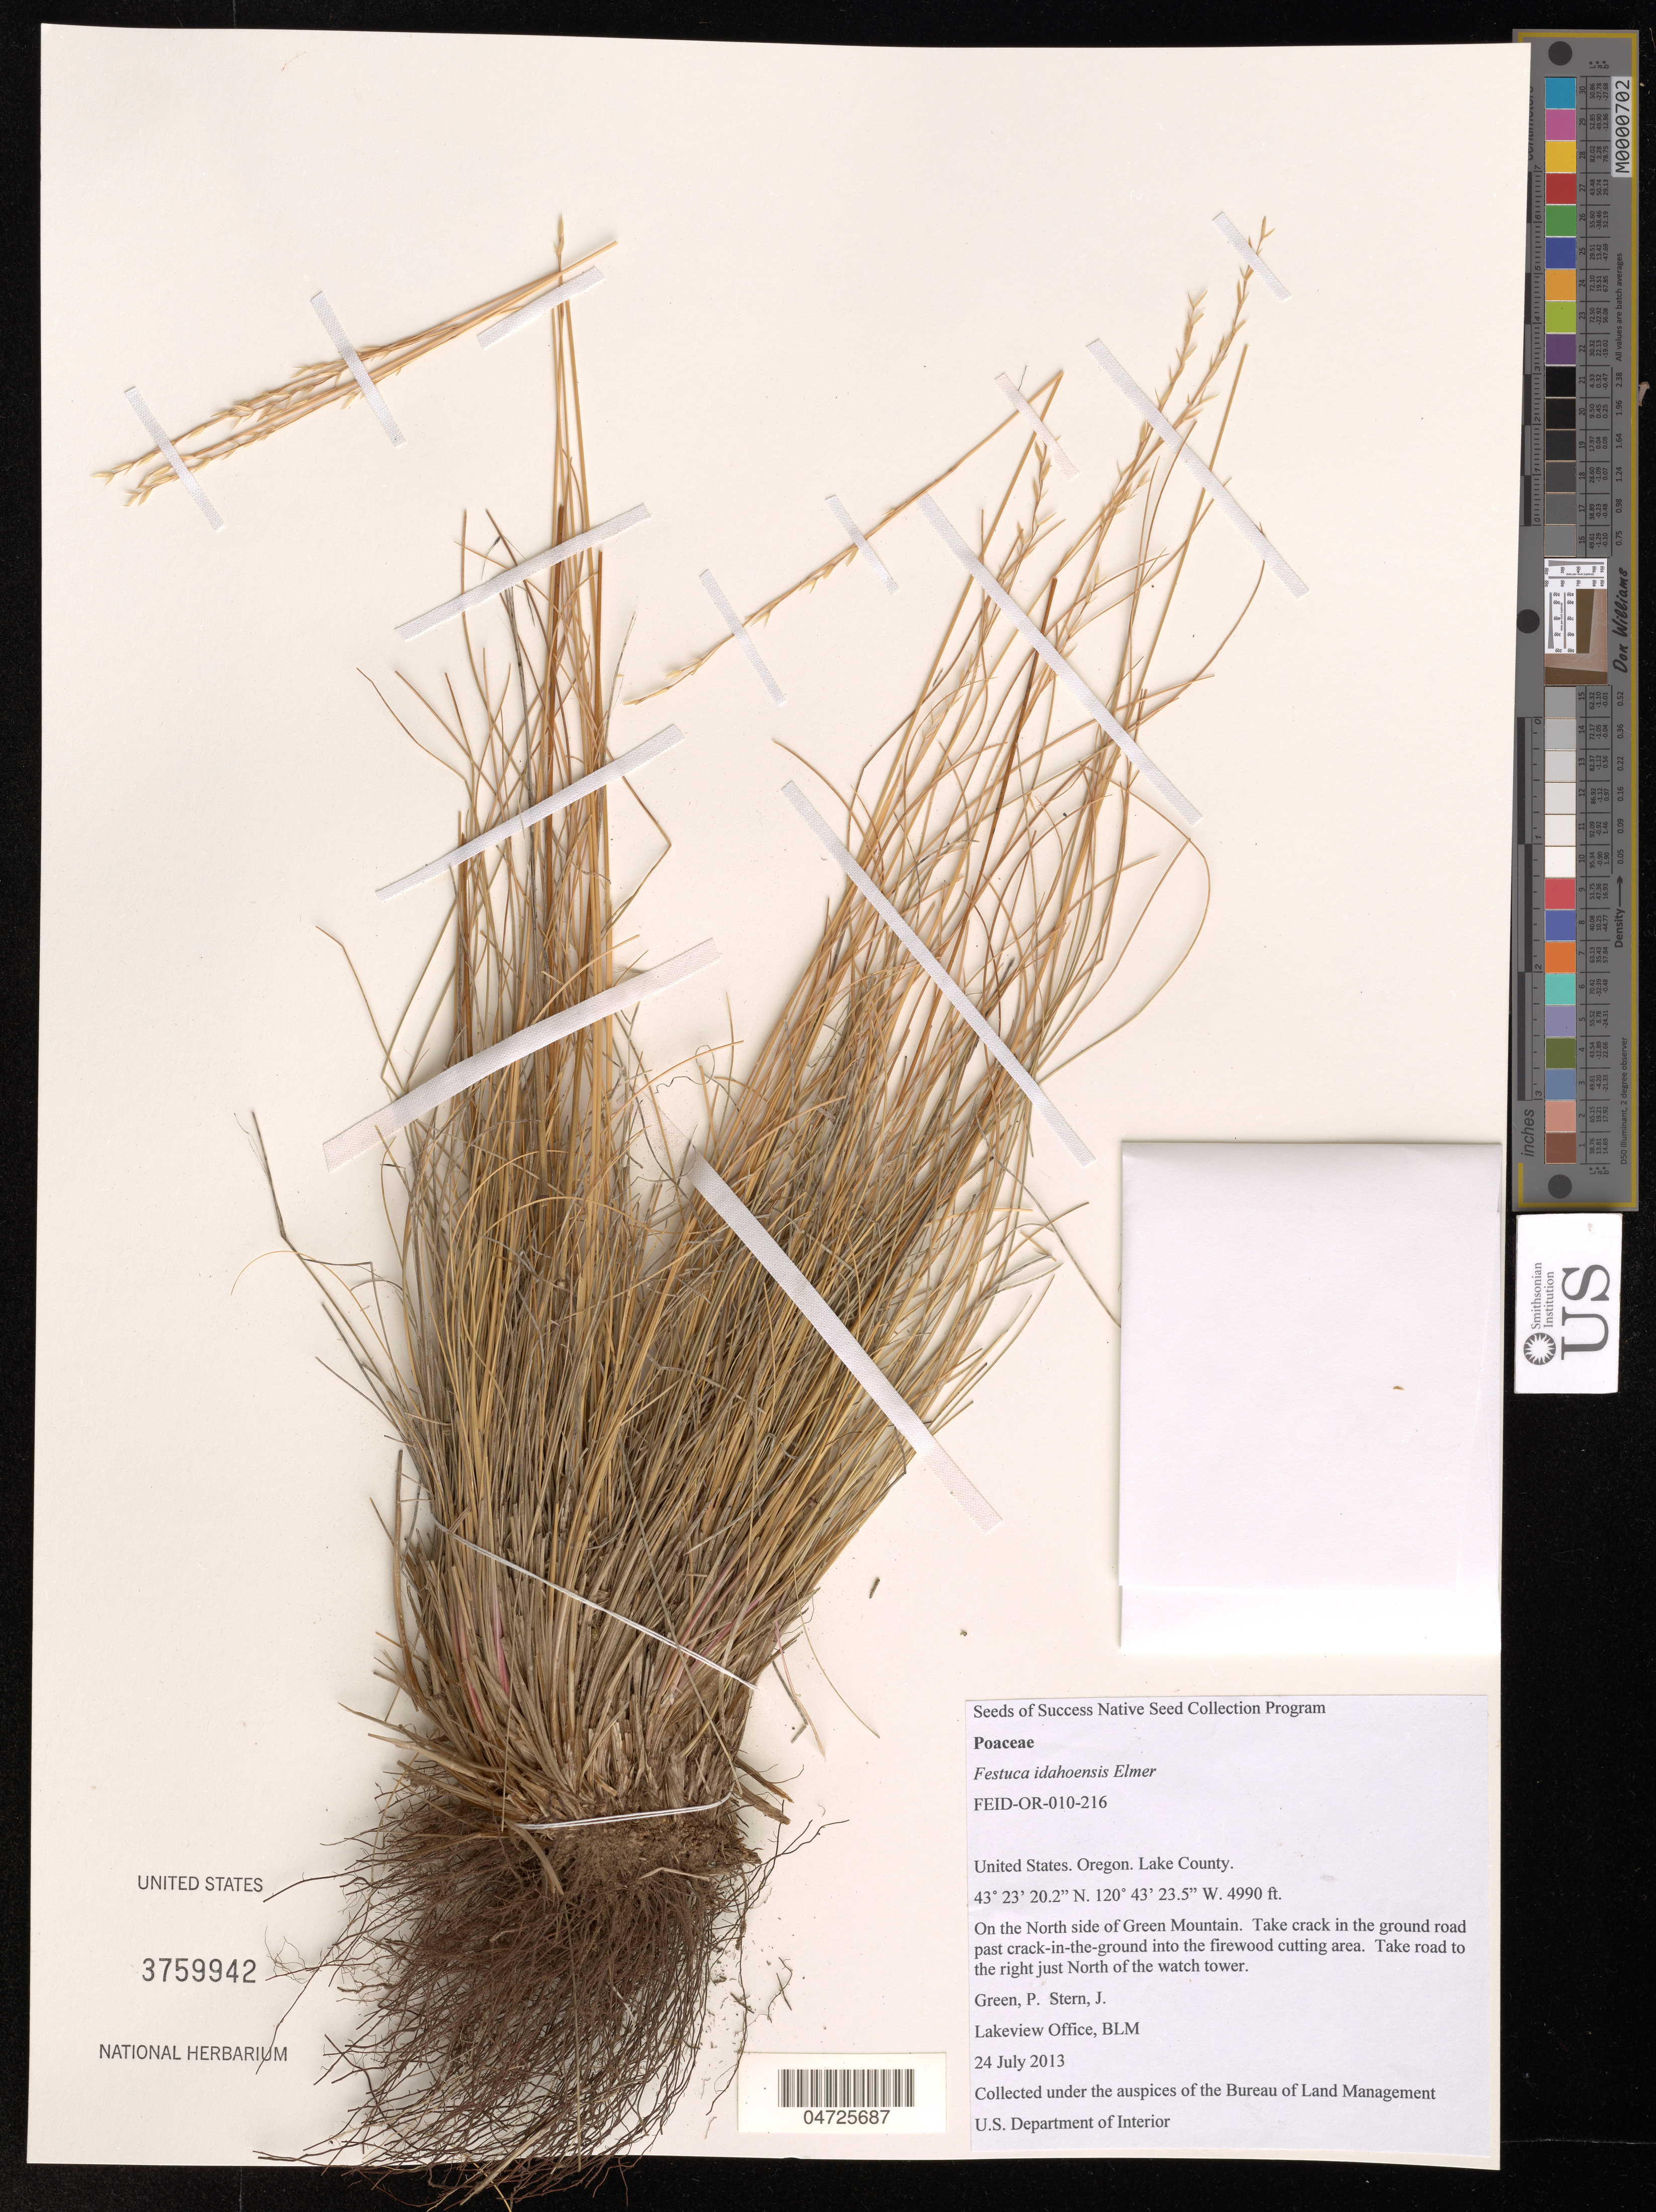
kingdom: Plantae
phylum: Tracheophyta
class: Liliopsida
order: Poales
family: Poaceae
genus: Festuca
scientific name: Festuca idahoensis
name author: Elmer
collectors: P. Green & J. Stern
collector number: FEID-OR-010-216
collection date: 2013-07-24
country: United States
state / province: Oregon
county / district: Lake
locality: Lake County. On the North side of Green Mountain. Take crack in the ground road past crack-in-the-ground into the firewood cutting area. Take road to the right just North of the watch tower.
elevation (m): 1521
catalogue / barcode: US 3759942